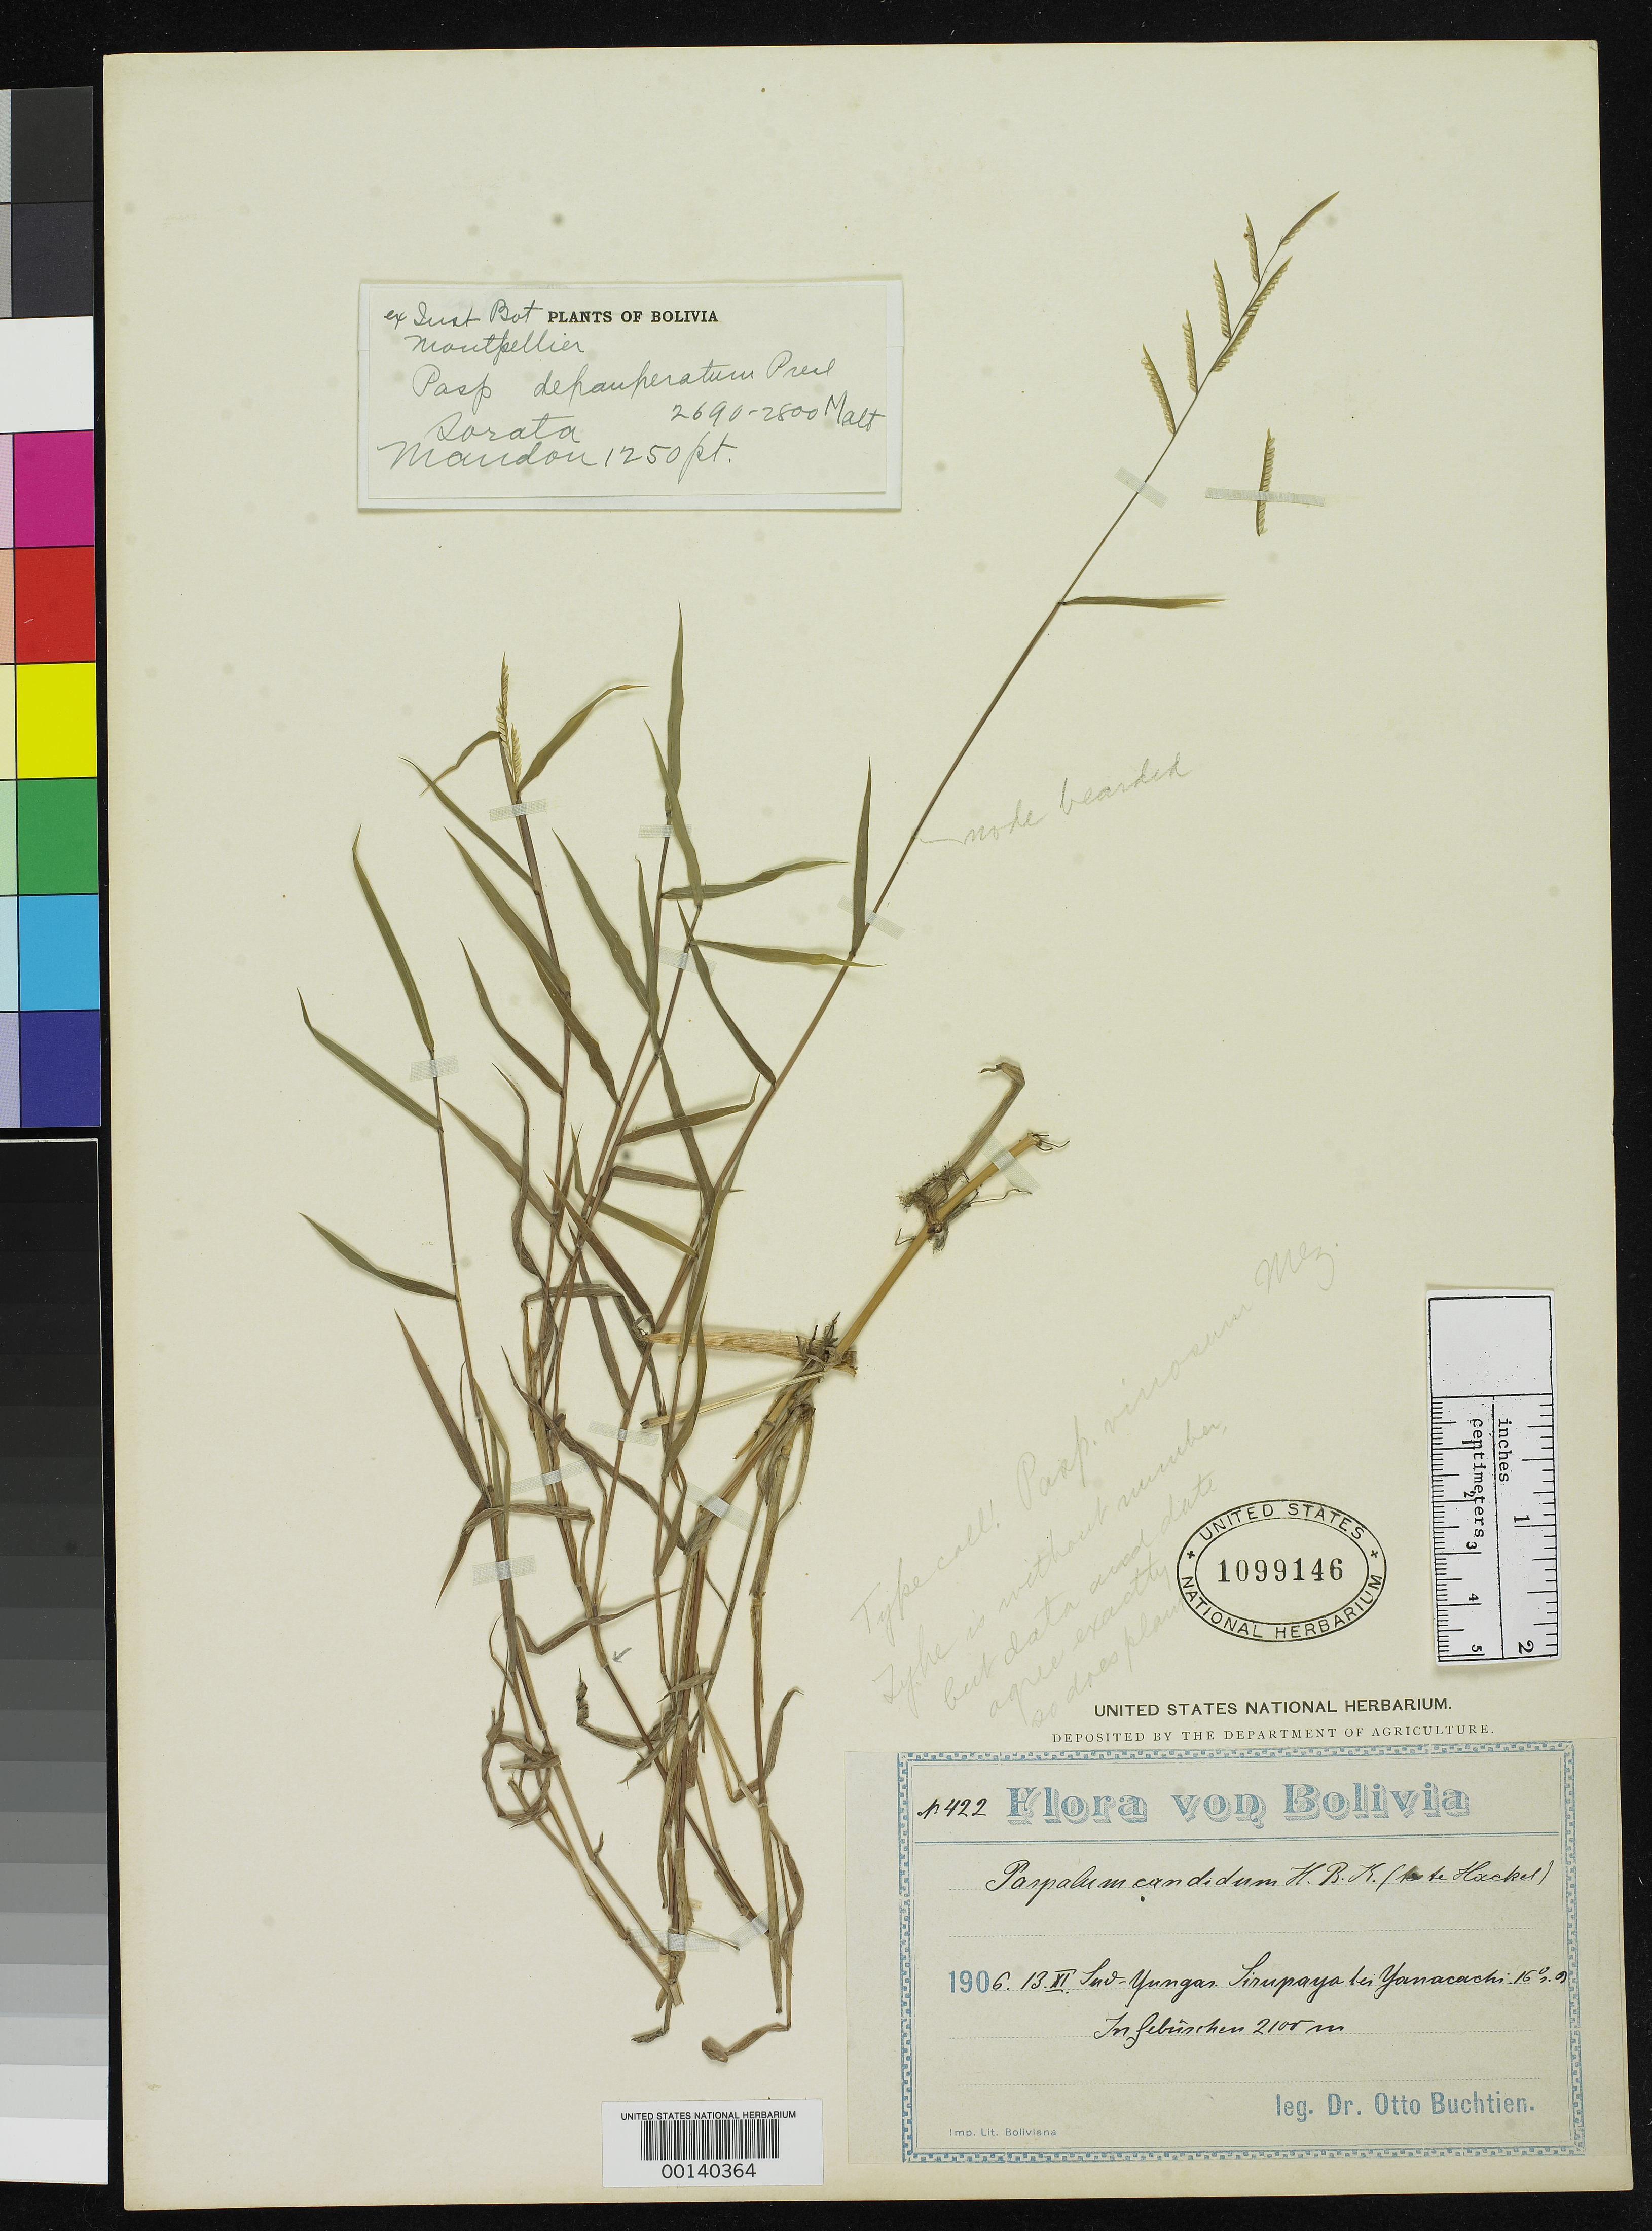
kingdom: Plantae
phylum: Tracheophyta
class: Liliopsida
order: Poales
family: Poaceae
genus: Paspalum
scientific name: Paspalum vinosum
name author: Mez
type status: Type Collection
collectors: O. Buchtien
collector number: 422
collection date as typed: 13 Nov 1906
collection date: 1906-11-13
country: Bolivia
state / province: La Paz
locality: S Yungas, Sirupaya near Yanacachi.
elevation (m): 2100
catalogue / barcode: US 1099146